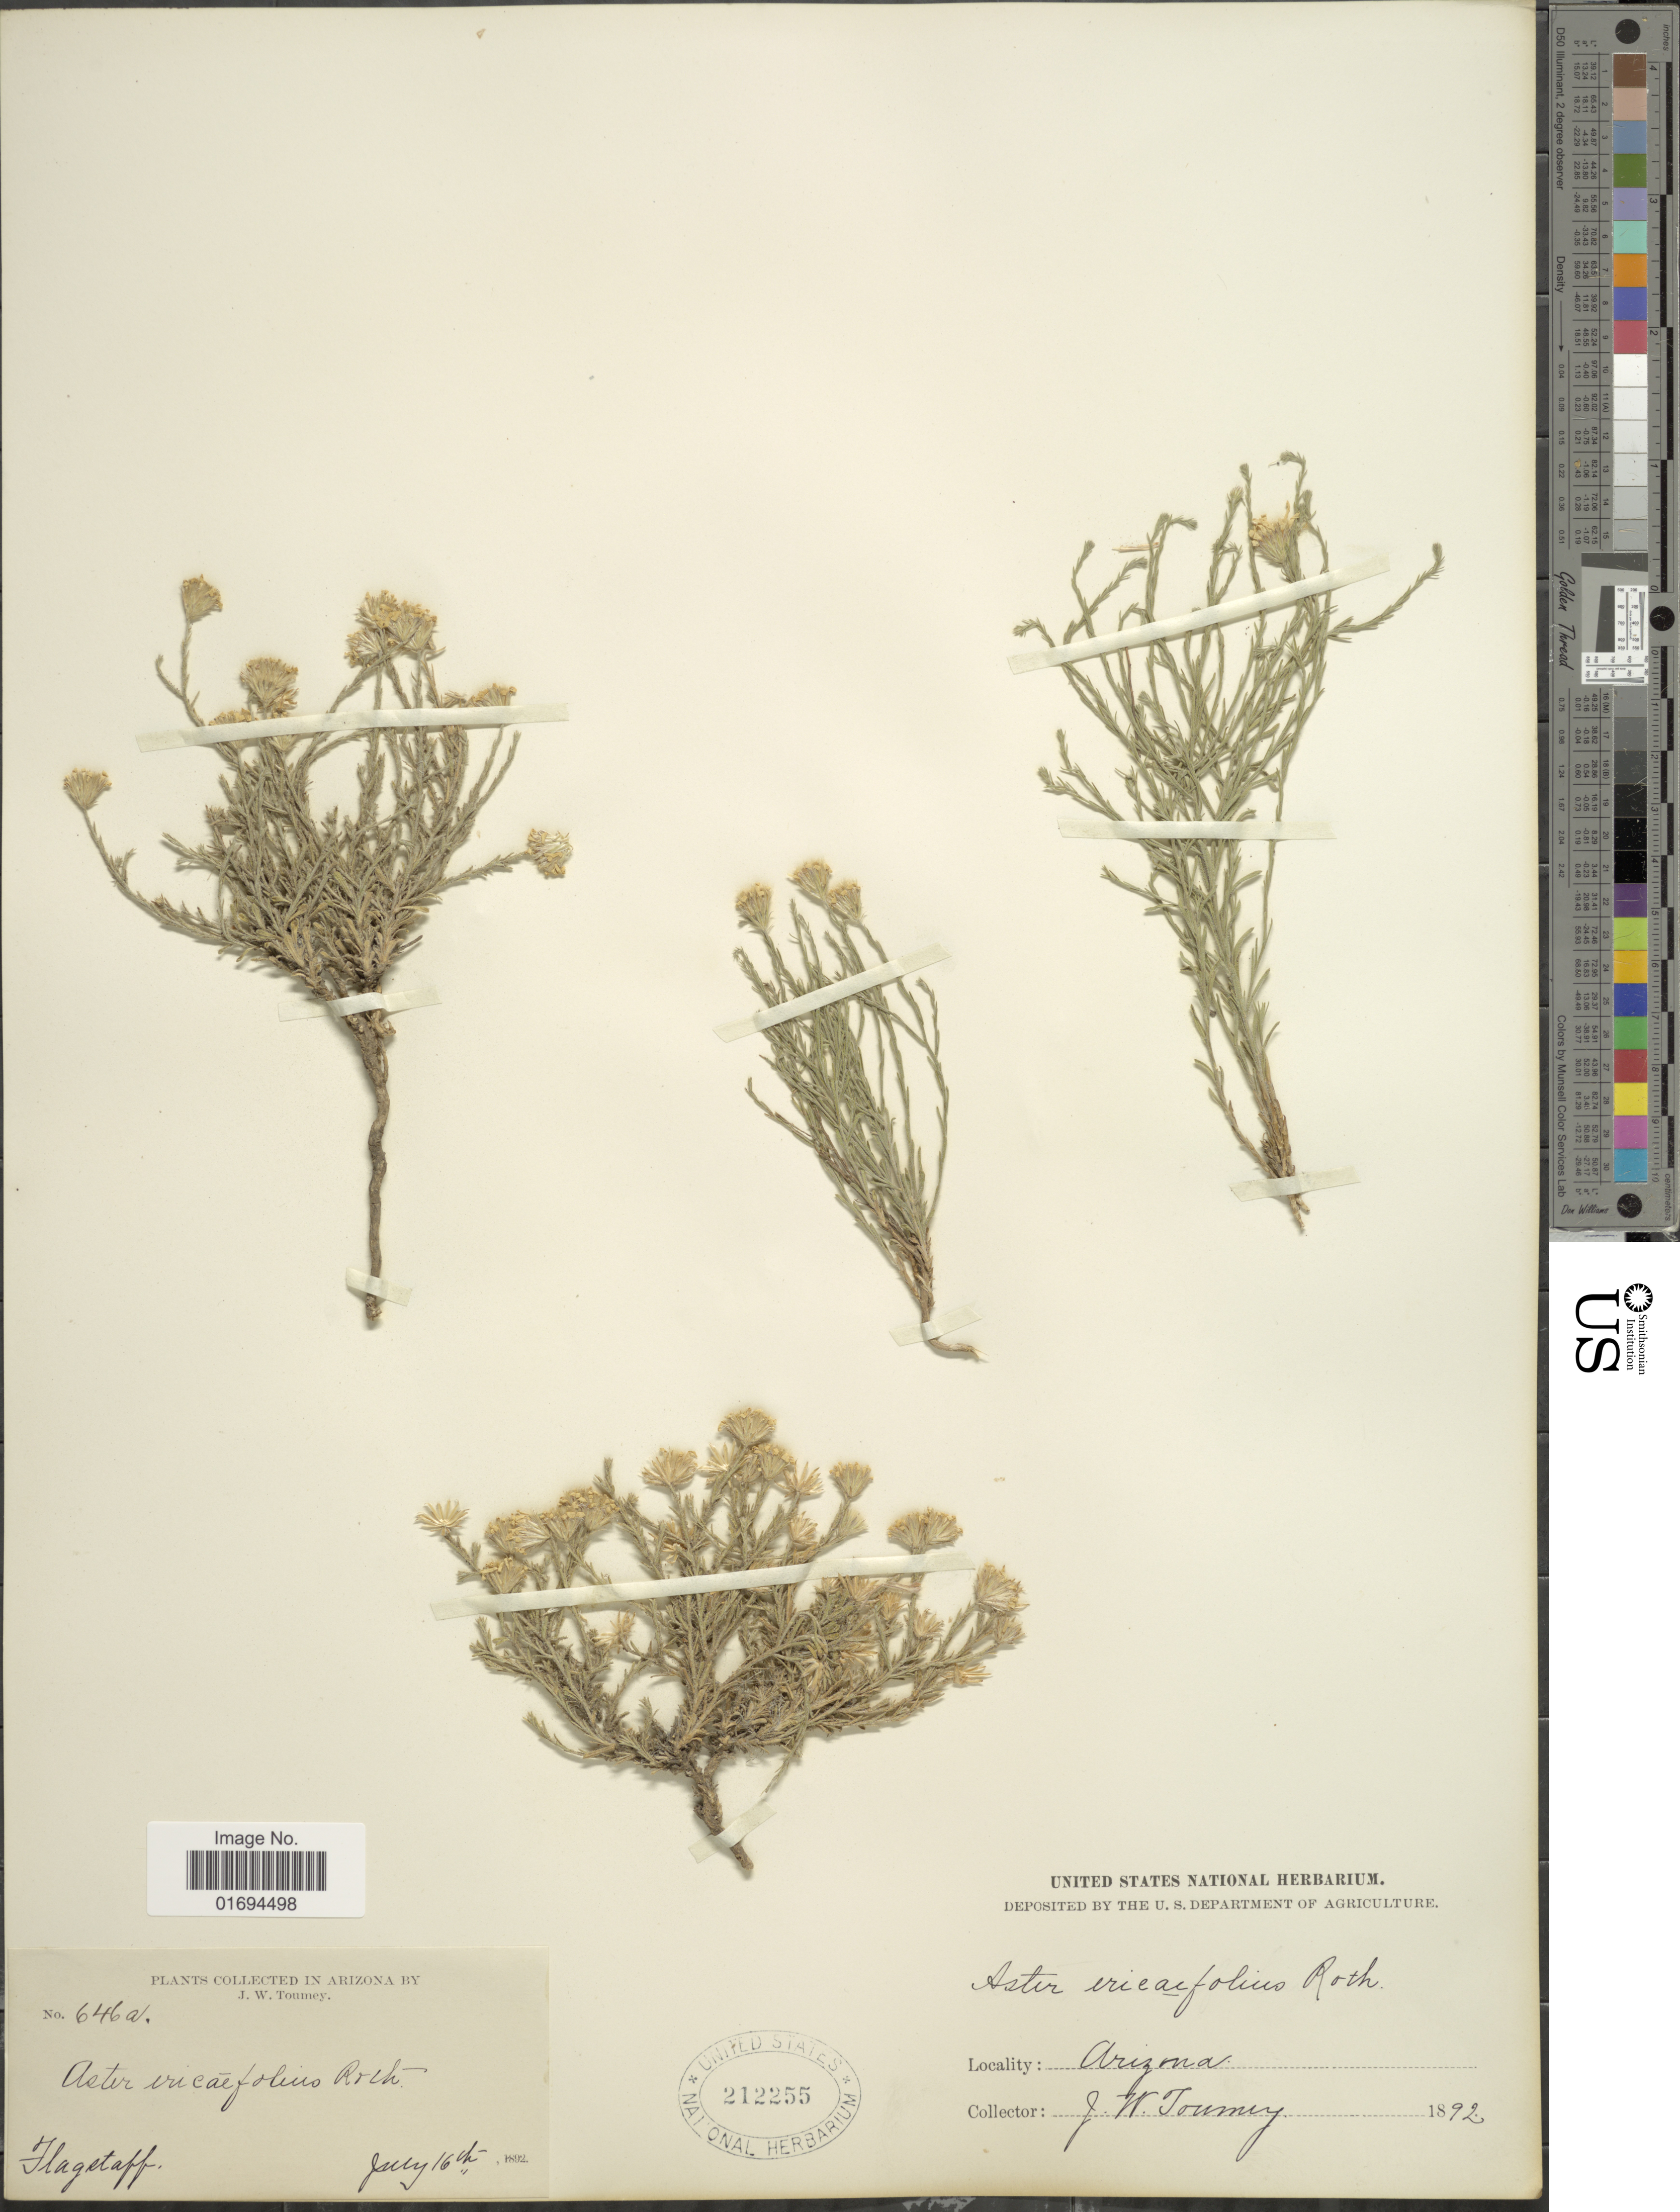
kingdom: Plantae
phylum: Tracheophyta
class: Magnoliopsida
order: Asterales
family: Asteraceae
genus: Chaetopappa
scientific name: Chaetopappa ericoides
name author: (Torr.) G.L. Nesom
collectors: J. W. Toumey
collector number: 646a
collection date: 1892-07-16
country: United States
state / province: Arizona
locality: Flagstaff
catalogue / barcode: US 212255